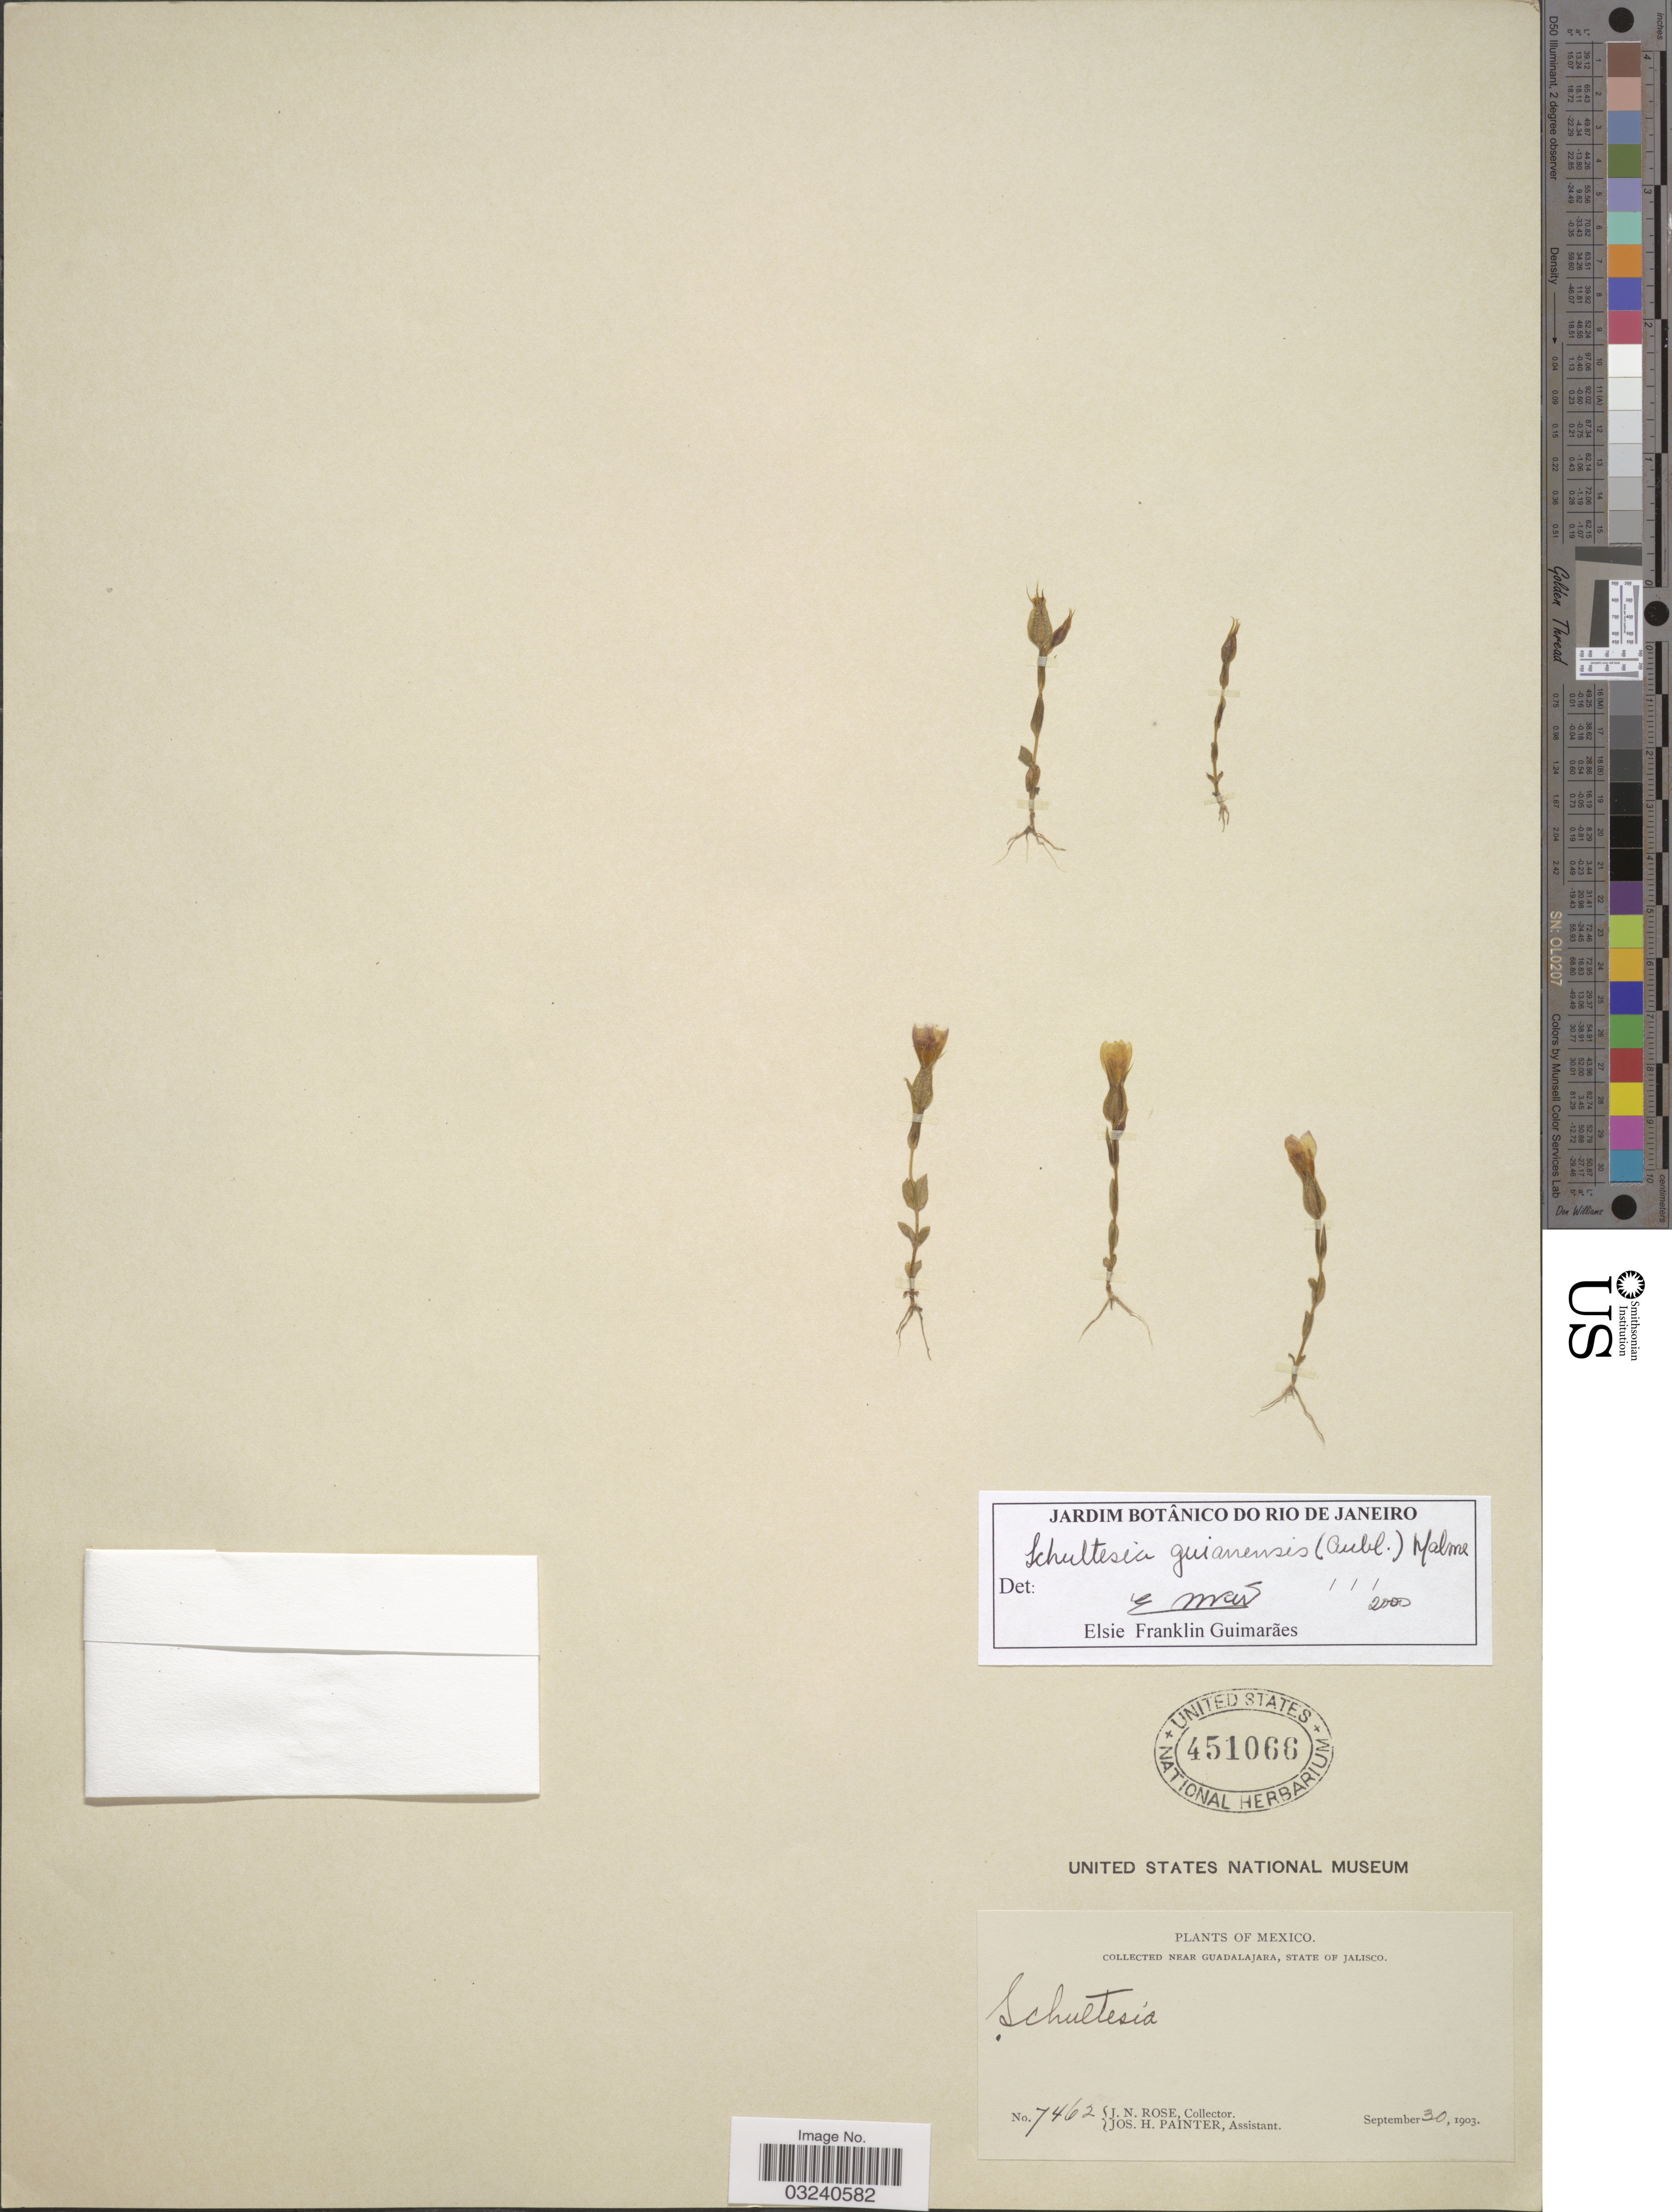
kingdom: Plantae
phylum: Tracheophyta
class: Magnoliopsida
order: Gentianales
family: Gentianaceae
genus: Schultesia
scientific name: Schultesia guianensis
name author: (Aubl.) Malme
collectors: J. N. Rose & J. H. Painter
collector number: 7462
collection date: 1903-09-30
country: Mexico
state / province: Jalisco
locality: Near Guadalajara.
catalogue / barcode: US 451066